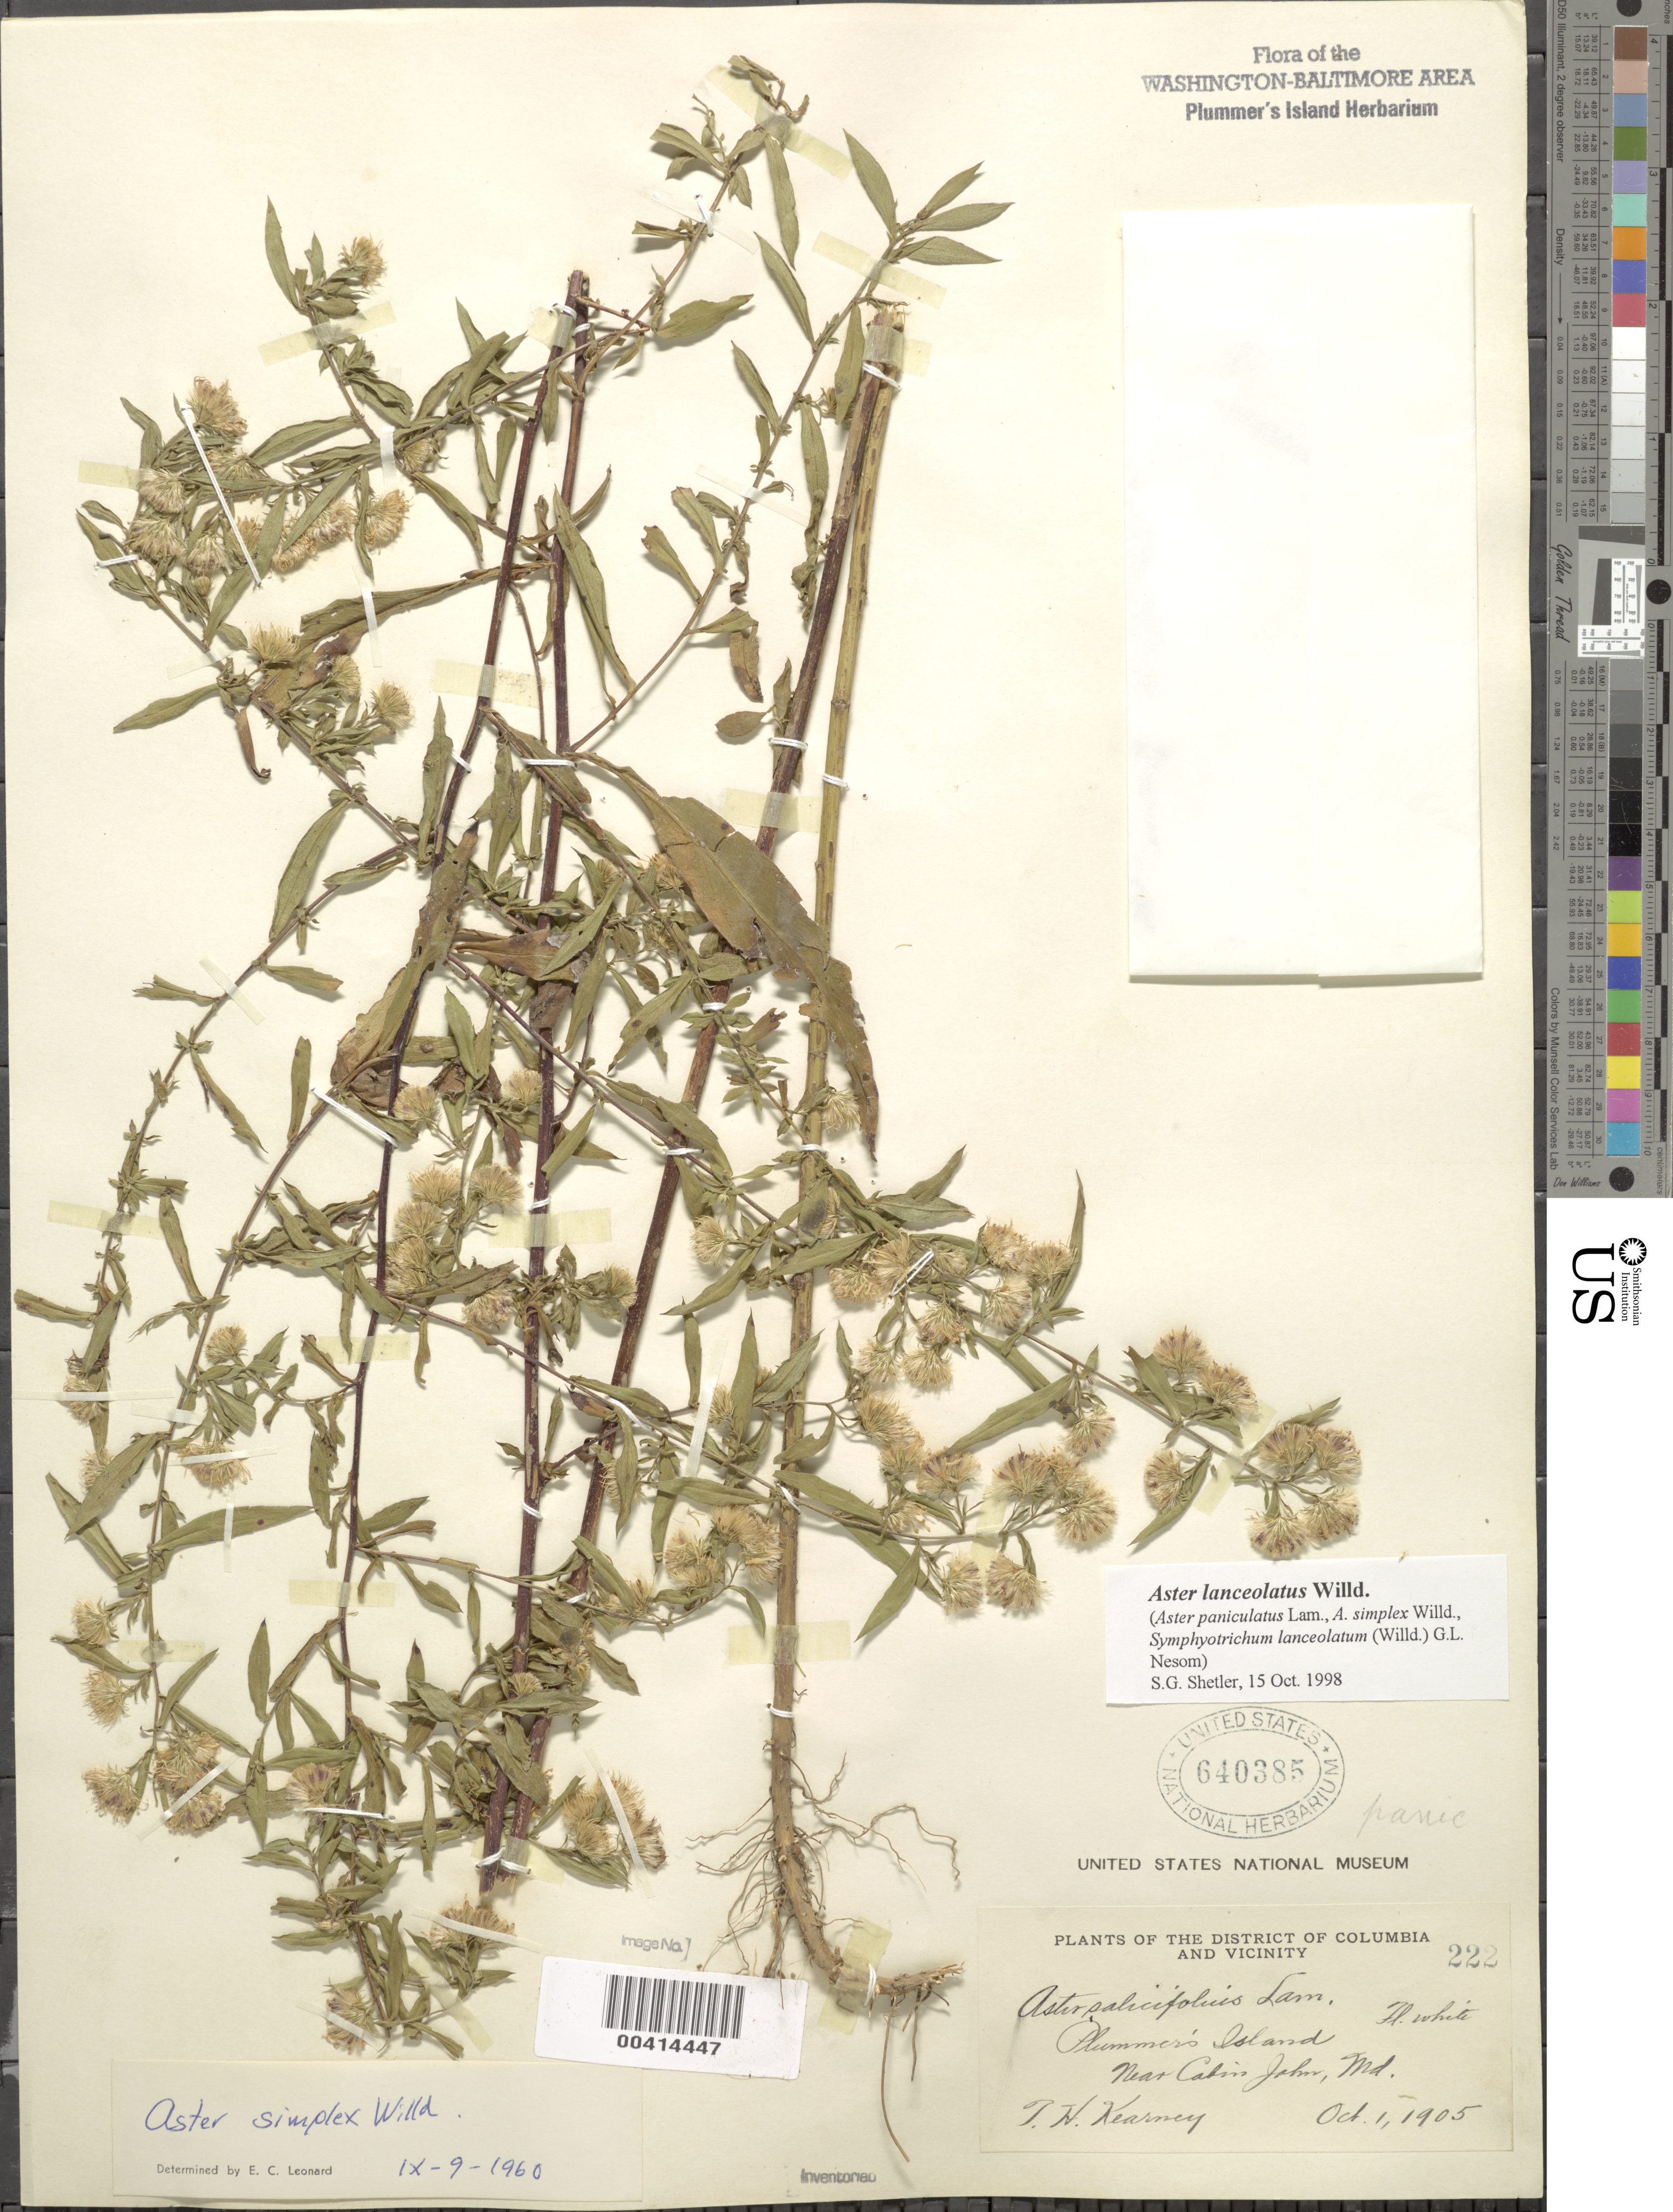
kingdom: Plantae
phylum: Tracheophyta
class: Magnoliopsida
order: Asterales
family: Asteraceae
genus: Symphyotrichum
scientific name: Symphyotrichum lanceolatum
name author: (Willd.) G.L. Nesom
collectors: T. H. Kearney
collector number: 222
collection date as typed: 01 Oct 1905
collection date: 1905-10-01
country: United States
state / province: Maryland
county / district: Montgomery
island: Plummers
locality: Plummer's Island Plummers Island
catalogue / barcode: US 640385